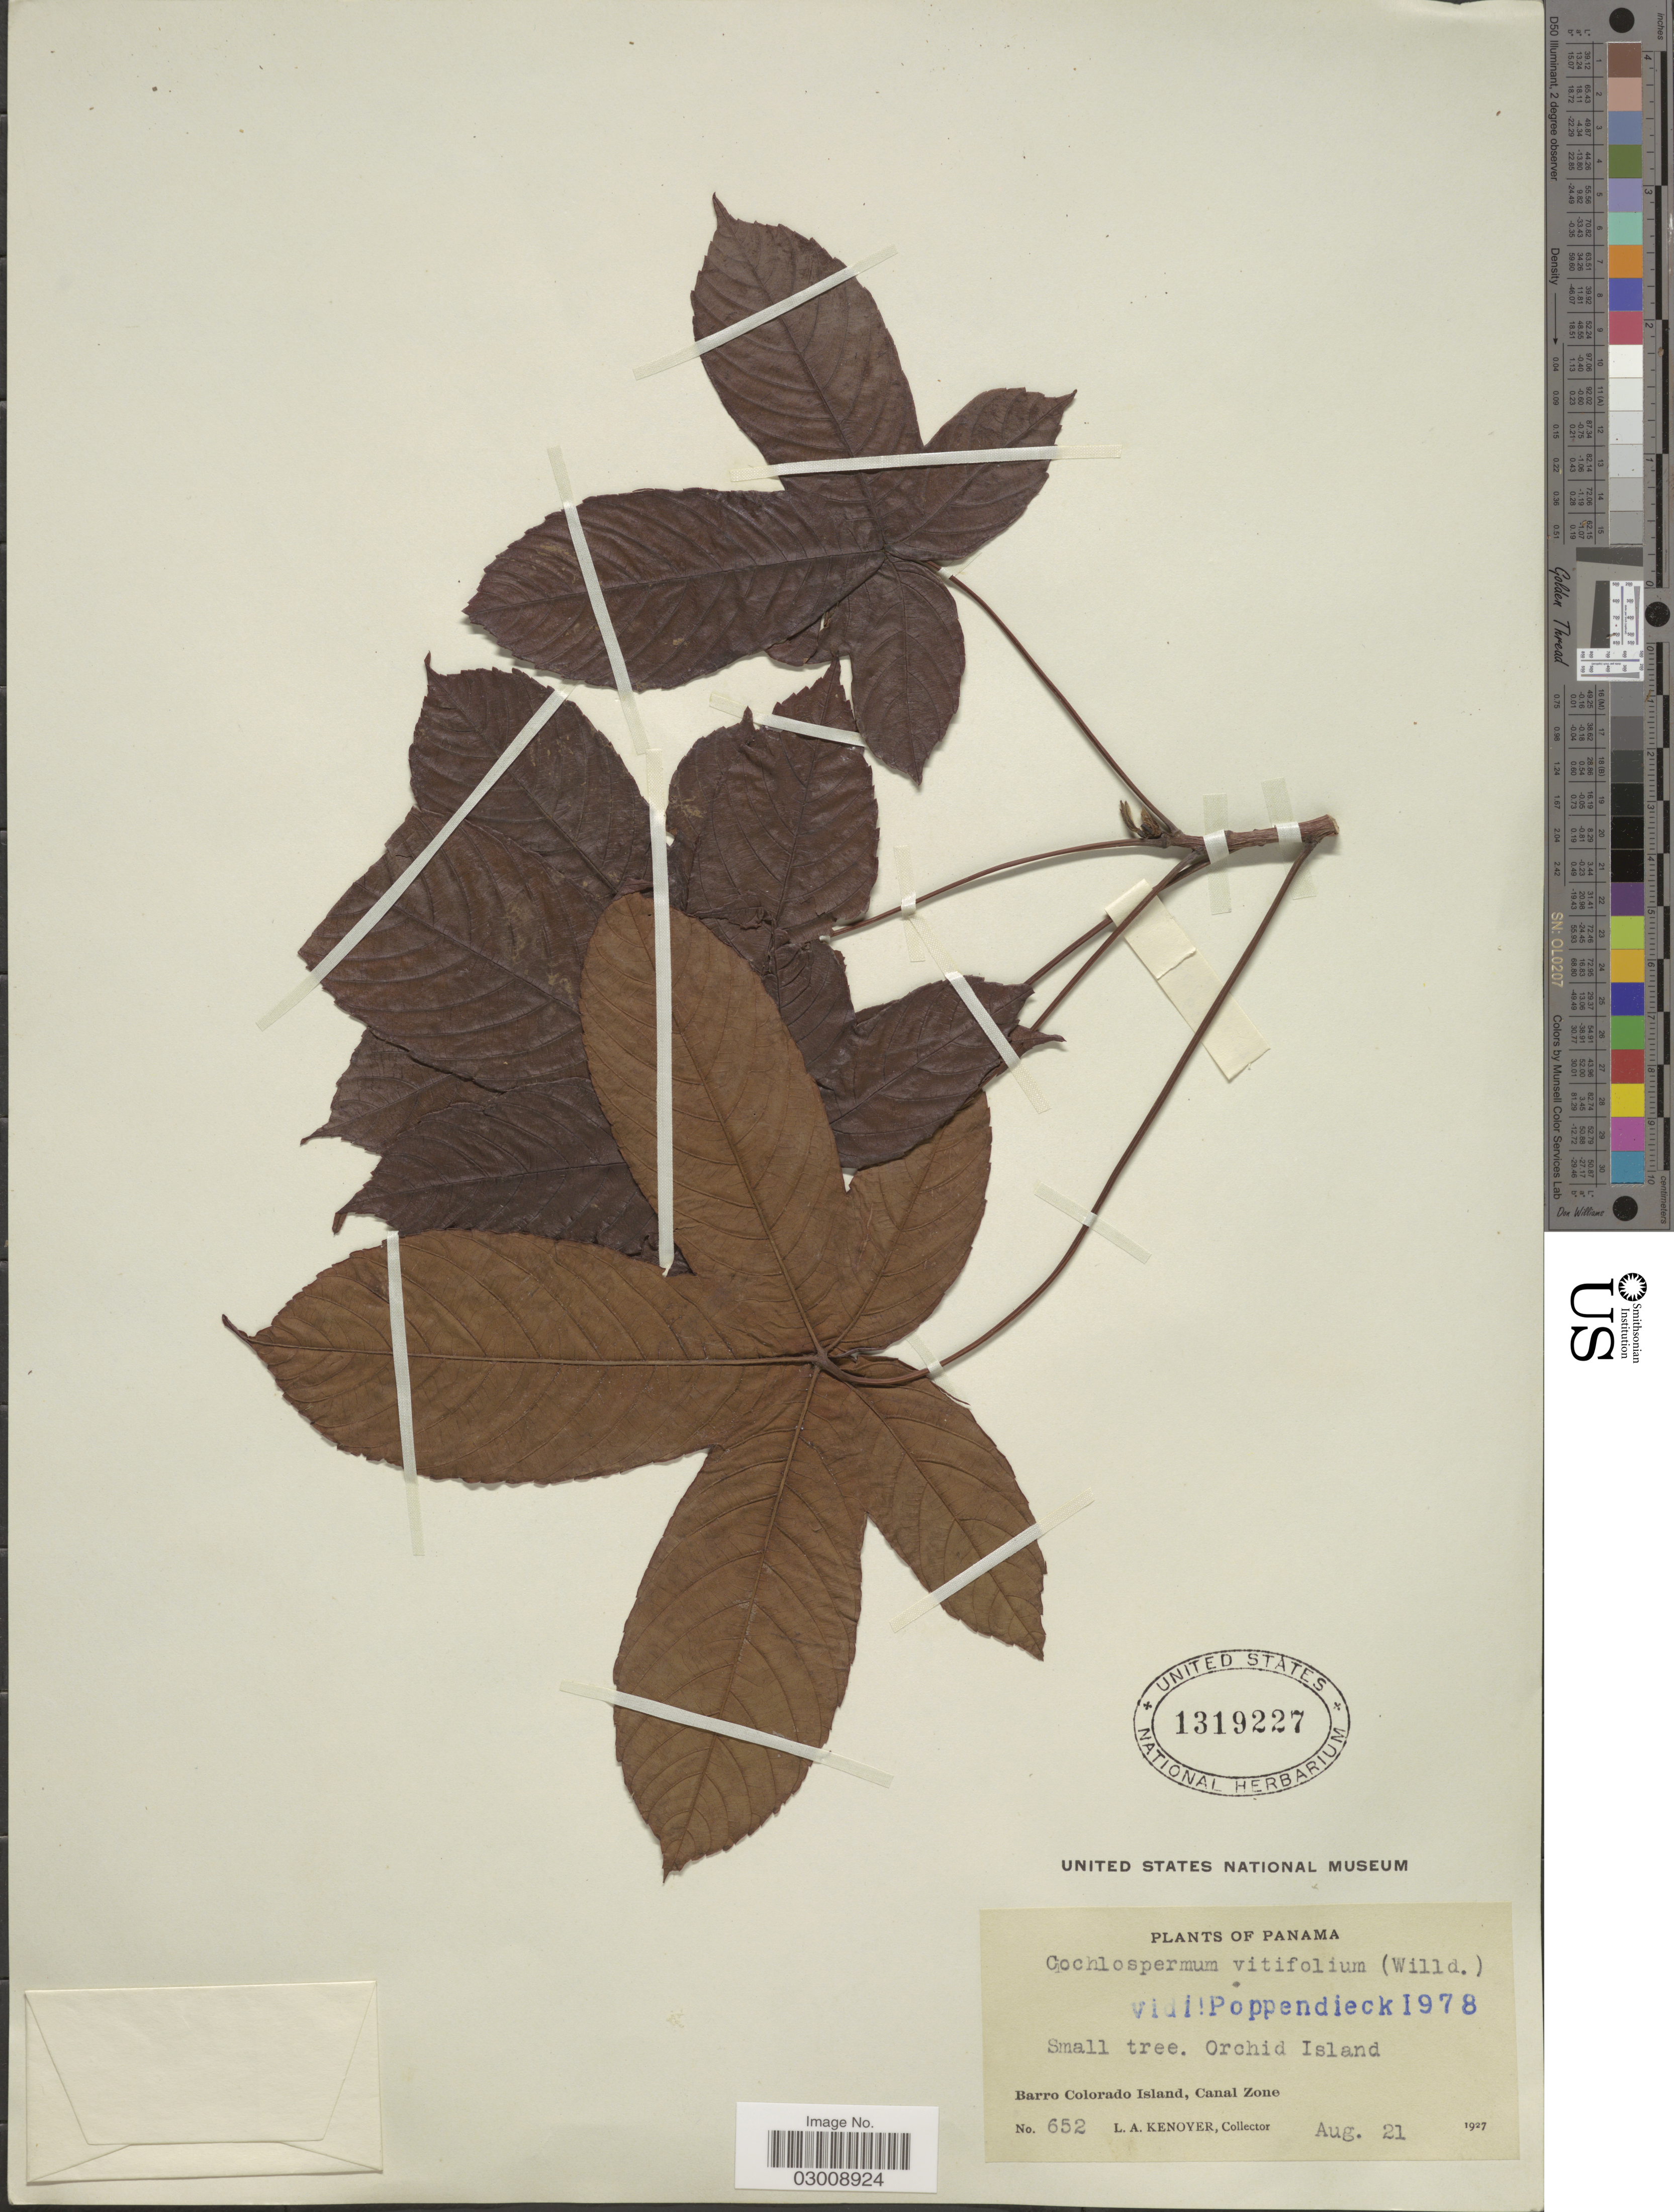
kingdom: Plantae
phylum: Tracheophyta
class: Magnoliopsida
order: Malvales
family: Cochlospermaceae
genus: Cochlospermum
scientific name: Cochlospermum vitifolium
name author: (Willd.) Spreng.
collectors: L. A. Kenoyer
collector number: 652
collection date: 1927-08-21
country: Panama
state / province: Panamá Oeste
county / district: Canal Zone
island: Orchid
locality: Barro Colorado Island, Canal Zone. Orchid Island.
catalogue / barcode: US 1319227